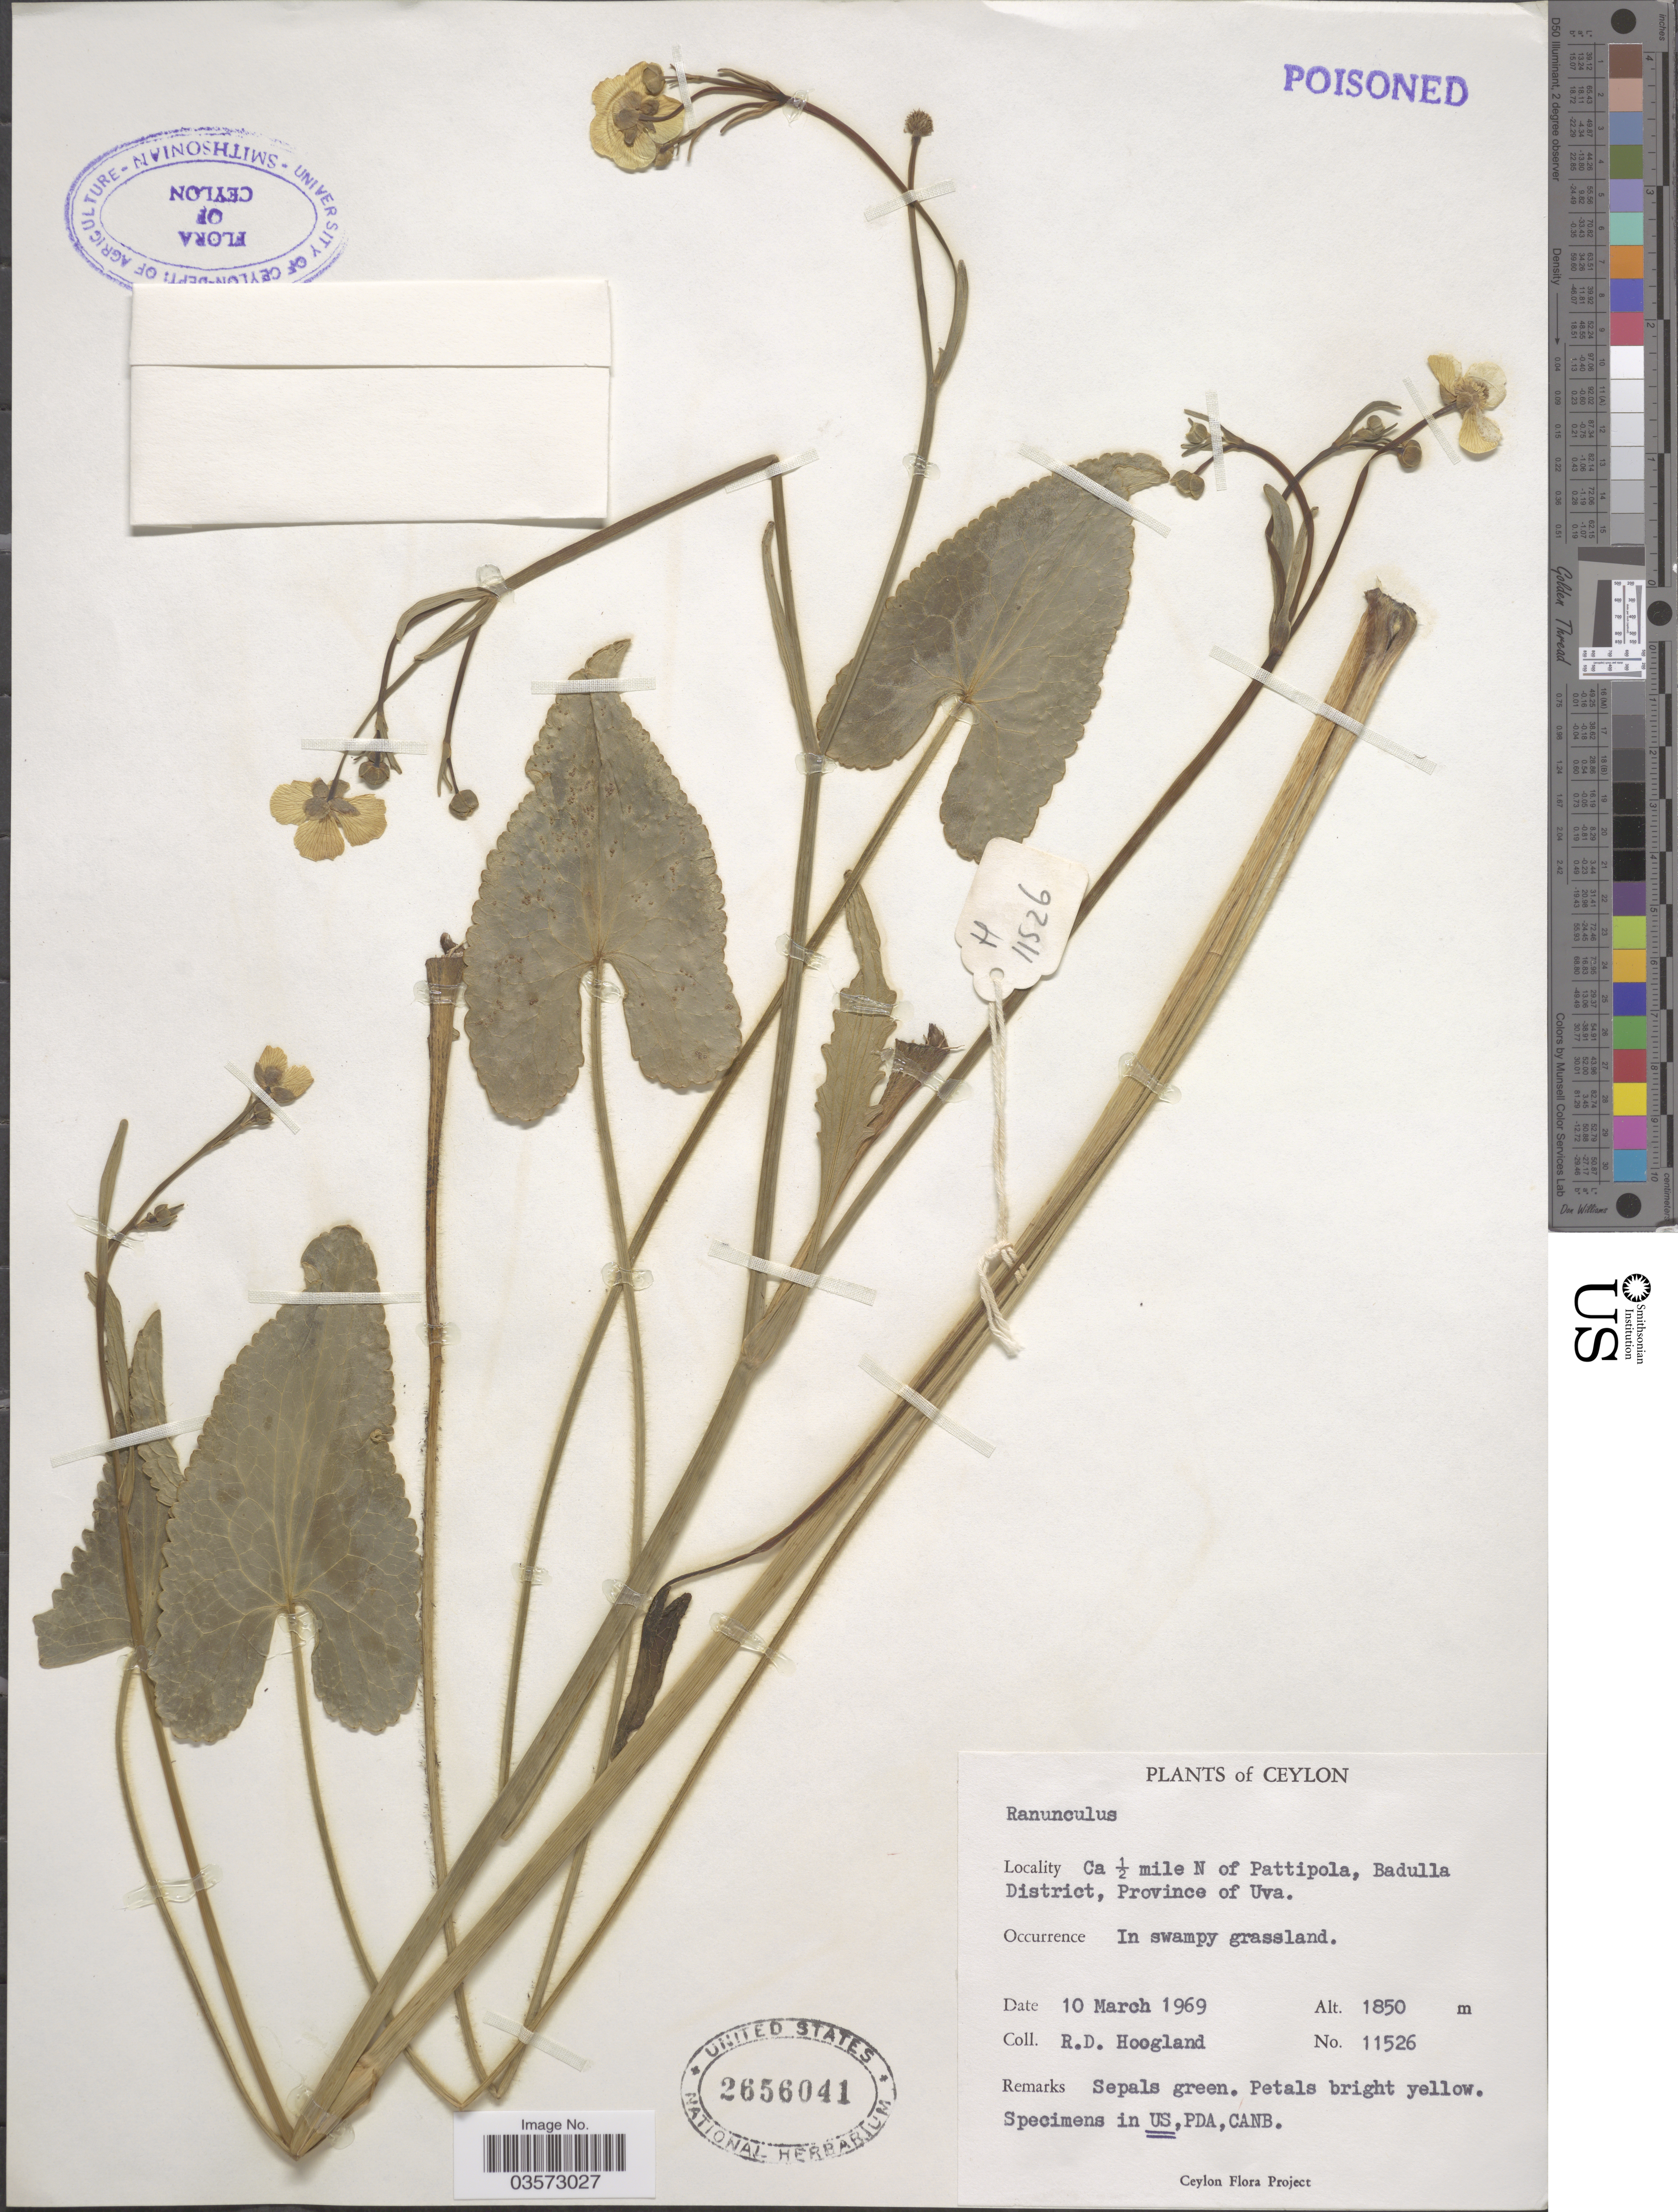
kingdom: Plantae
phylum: Tracheophyta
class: Magnoliopsida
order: Ranunculales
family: Ranunculaceae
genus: Ranunculus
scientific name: Ranunculus sp.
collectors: R. D. Hoogland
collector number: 11526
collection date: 1969-03-10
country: Sri Lanka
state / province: Uva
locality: Ceylon. Ca ½ mile N of Pattipola, Badulla District.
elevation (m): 1850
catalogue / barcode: US 2656041